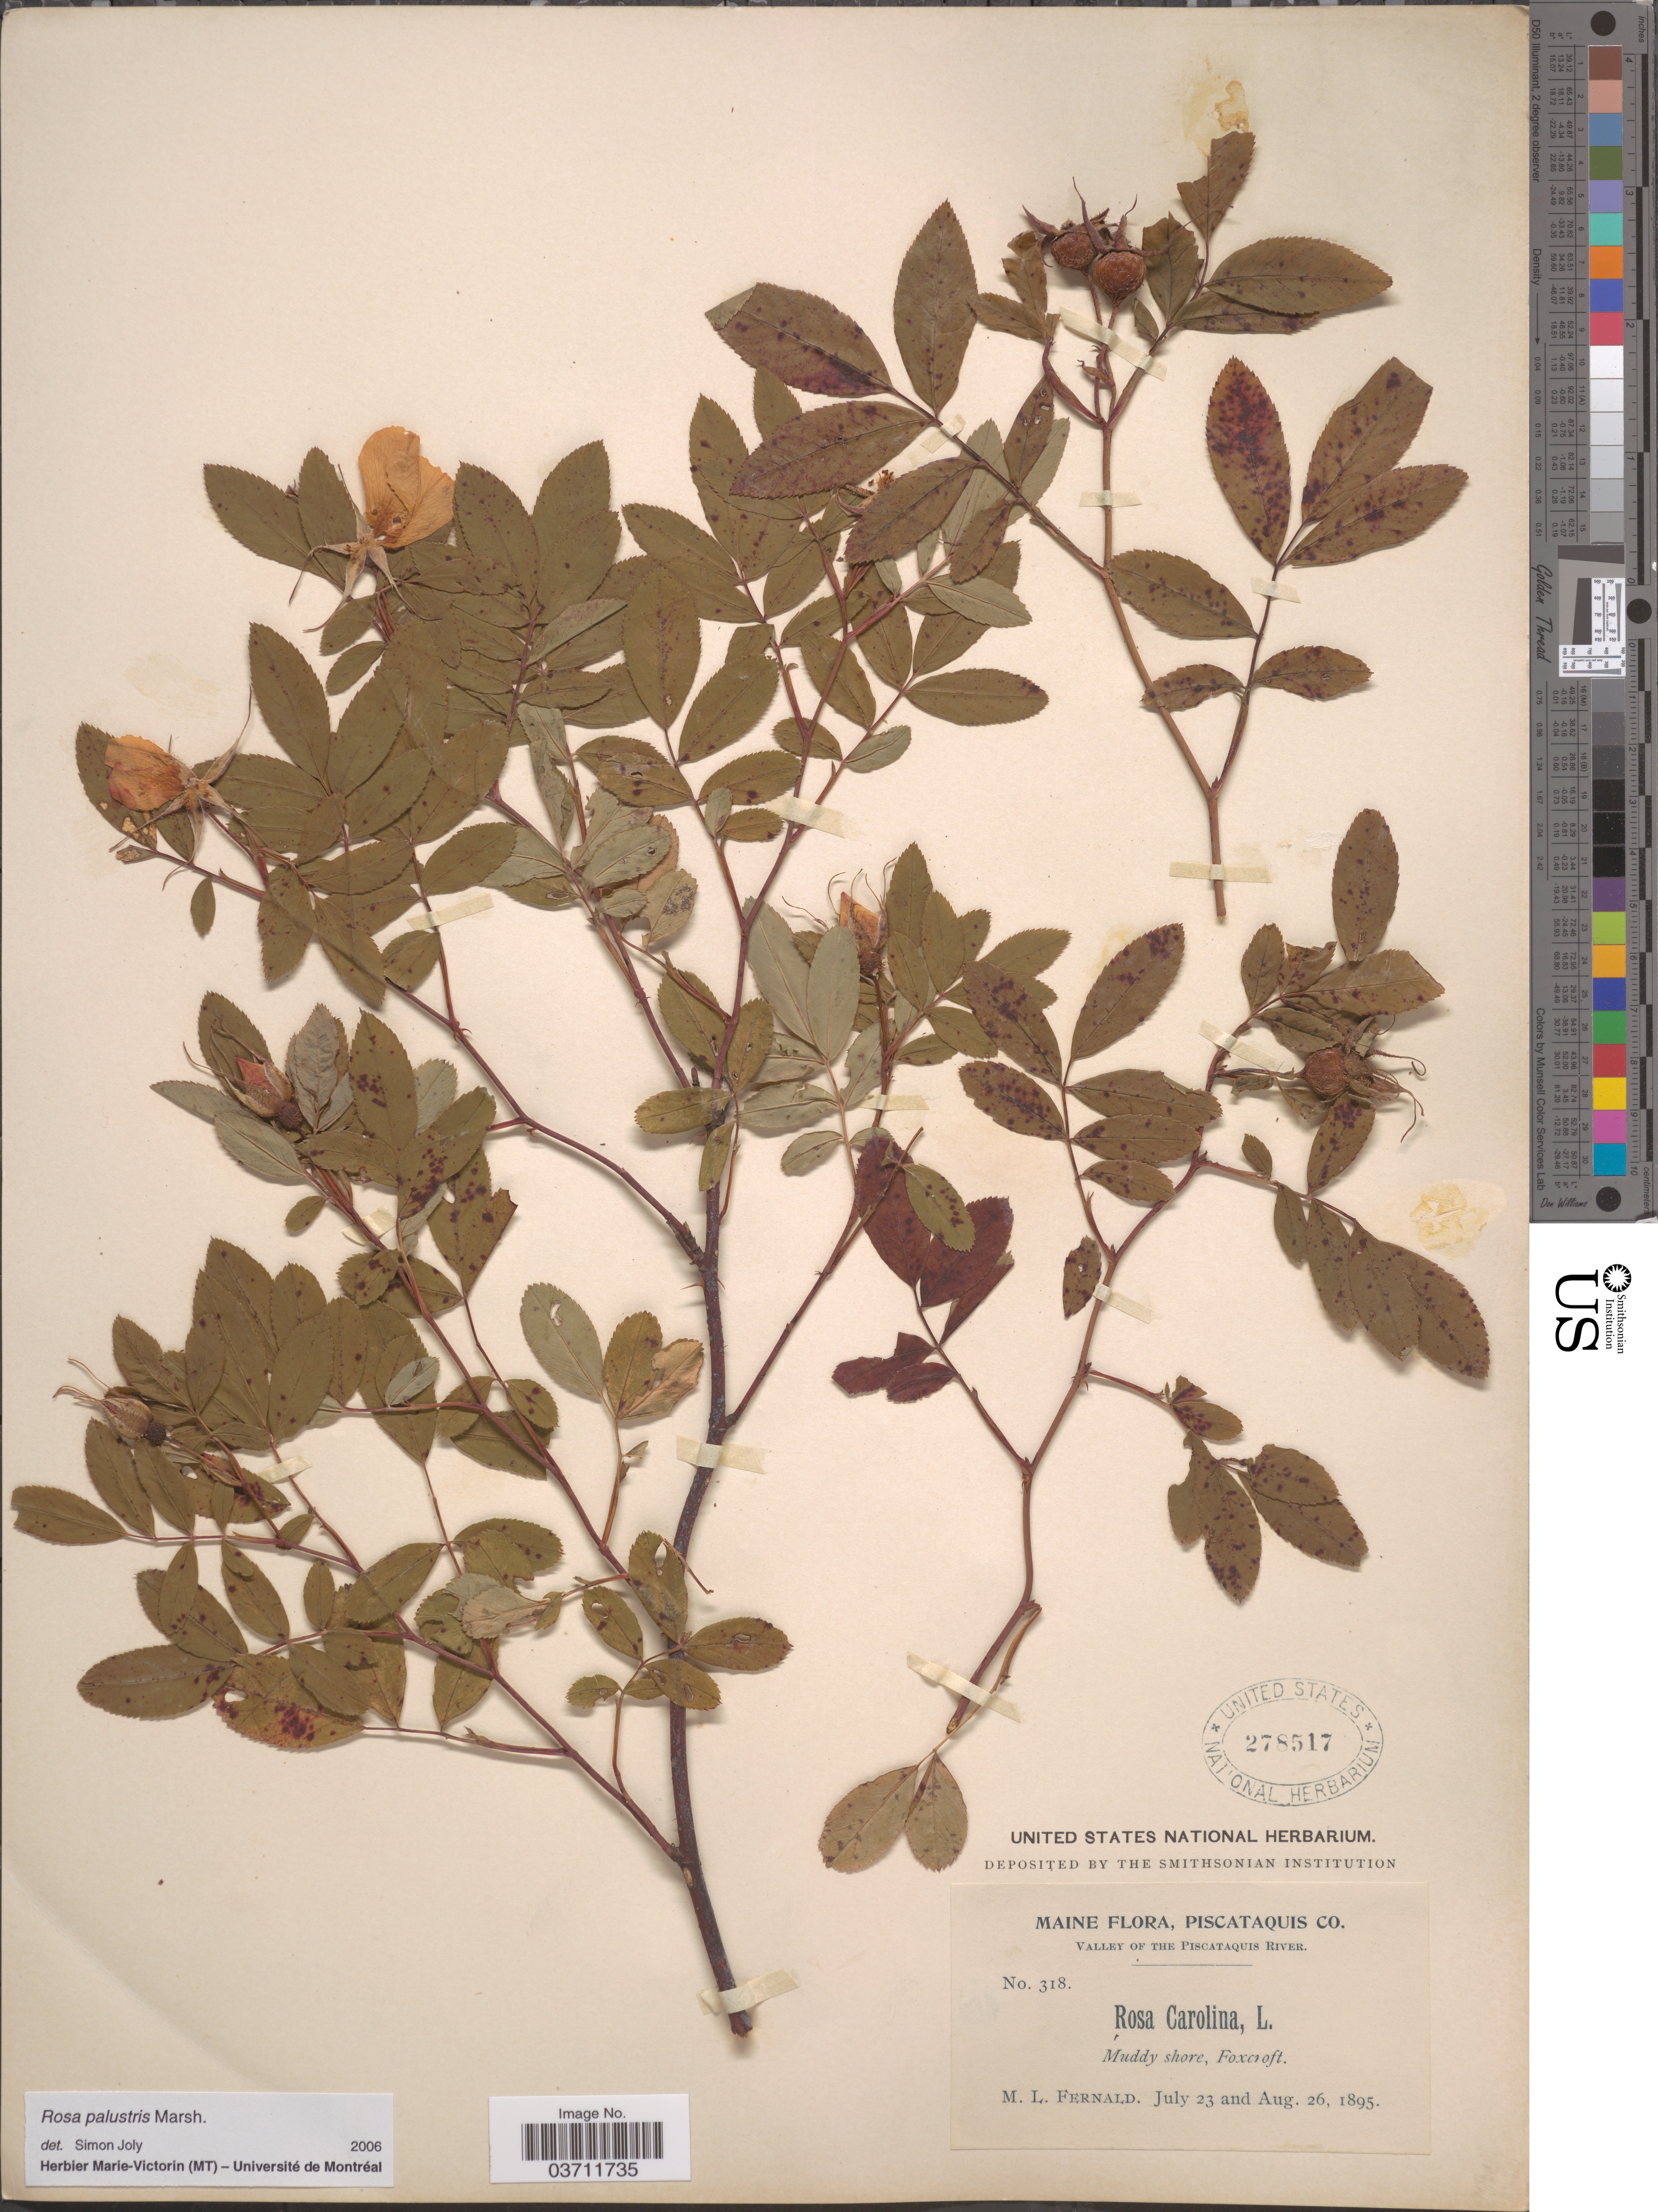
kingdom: Plantae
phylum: Tracheophyta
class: Magnoliopsida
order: Rosales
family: Rosaceae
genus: Rosa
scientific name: Rosa palustris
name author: Marshall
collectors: M. L. Fernald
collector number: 318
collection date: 1895-07-23/1895-08-26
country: United States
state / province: Maine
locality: Piscataquis Co. Valley of the Piscataquis River. Foxcroft.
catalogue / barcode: US 278517